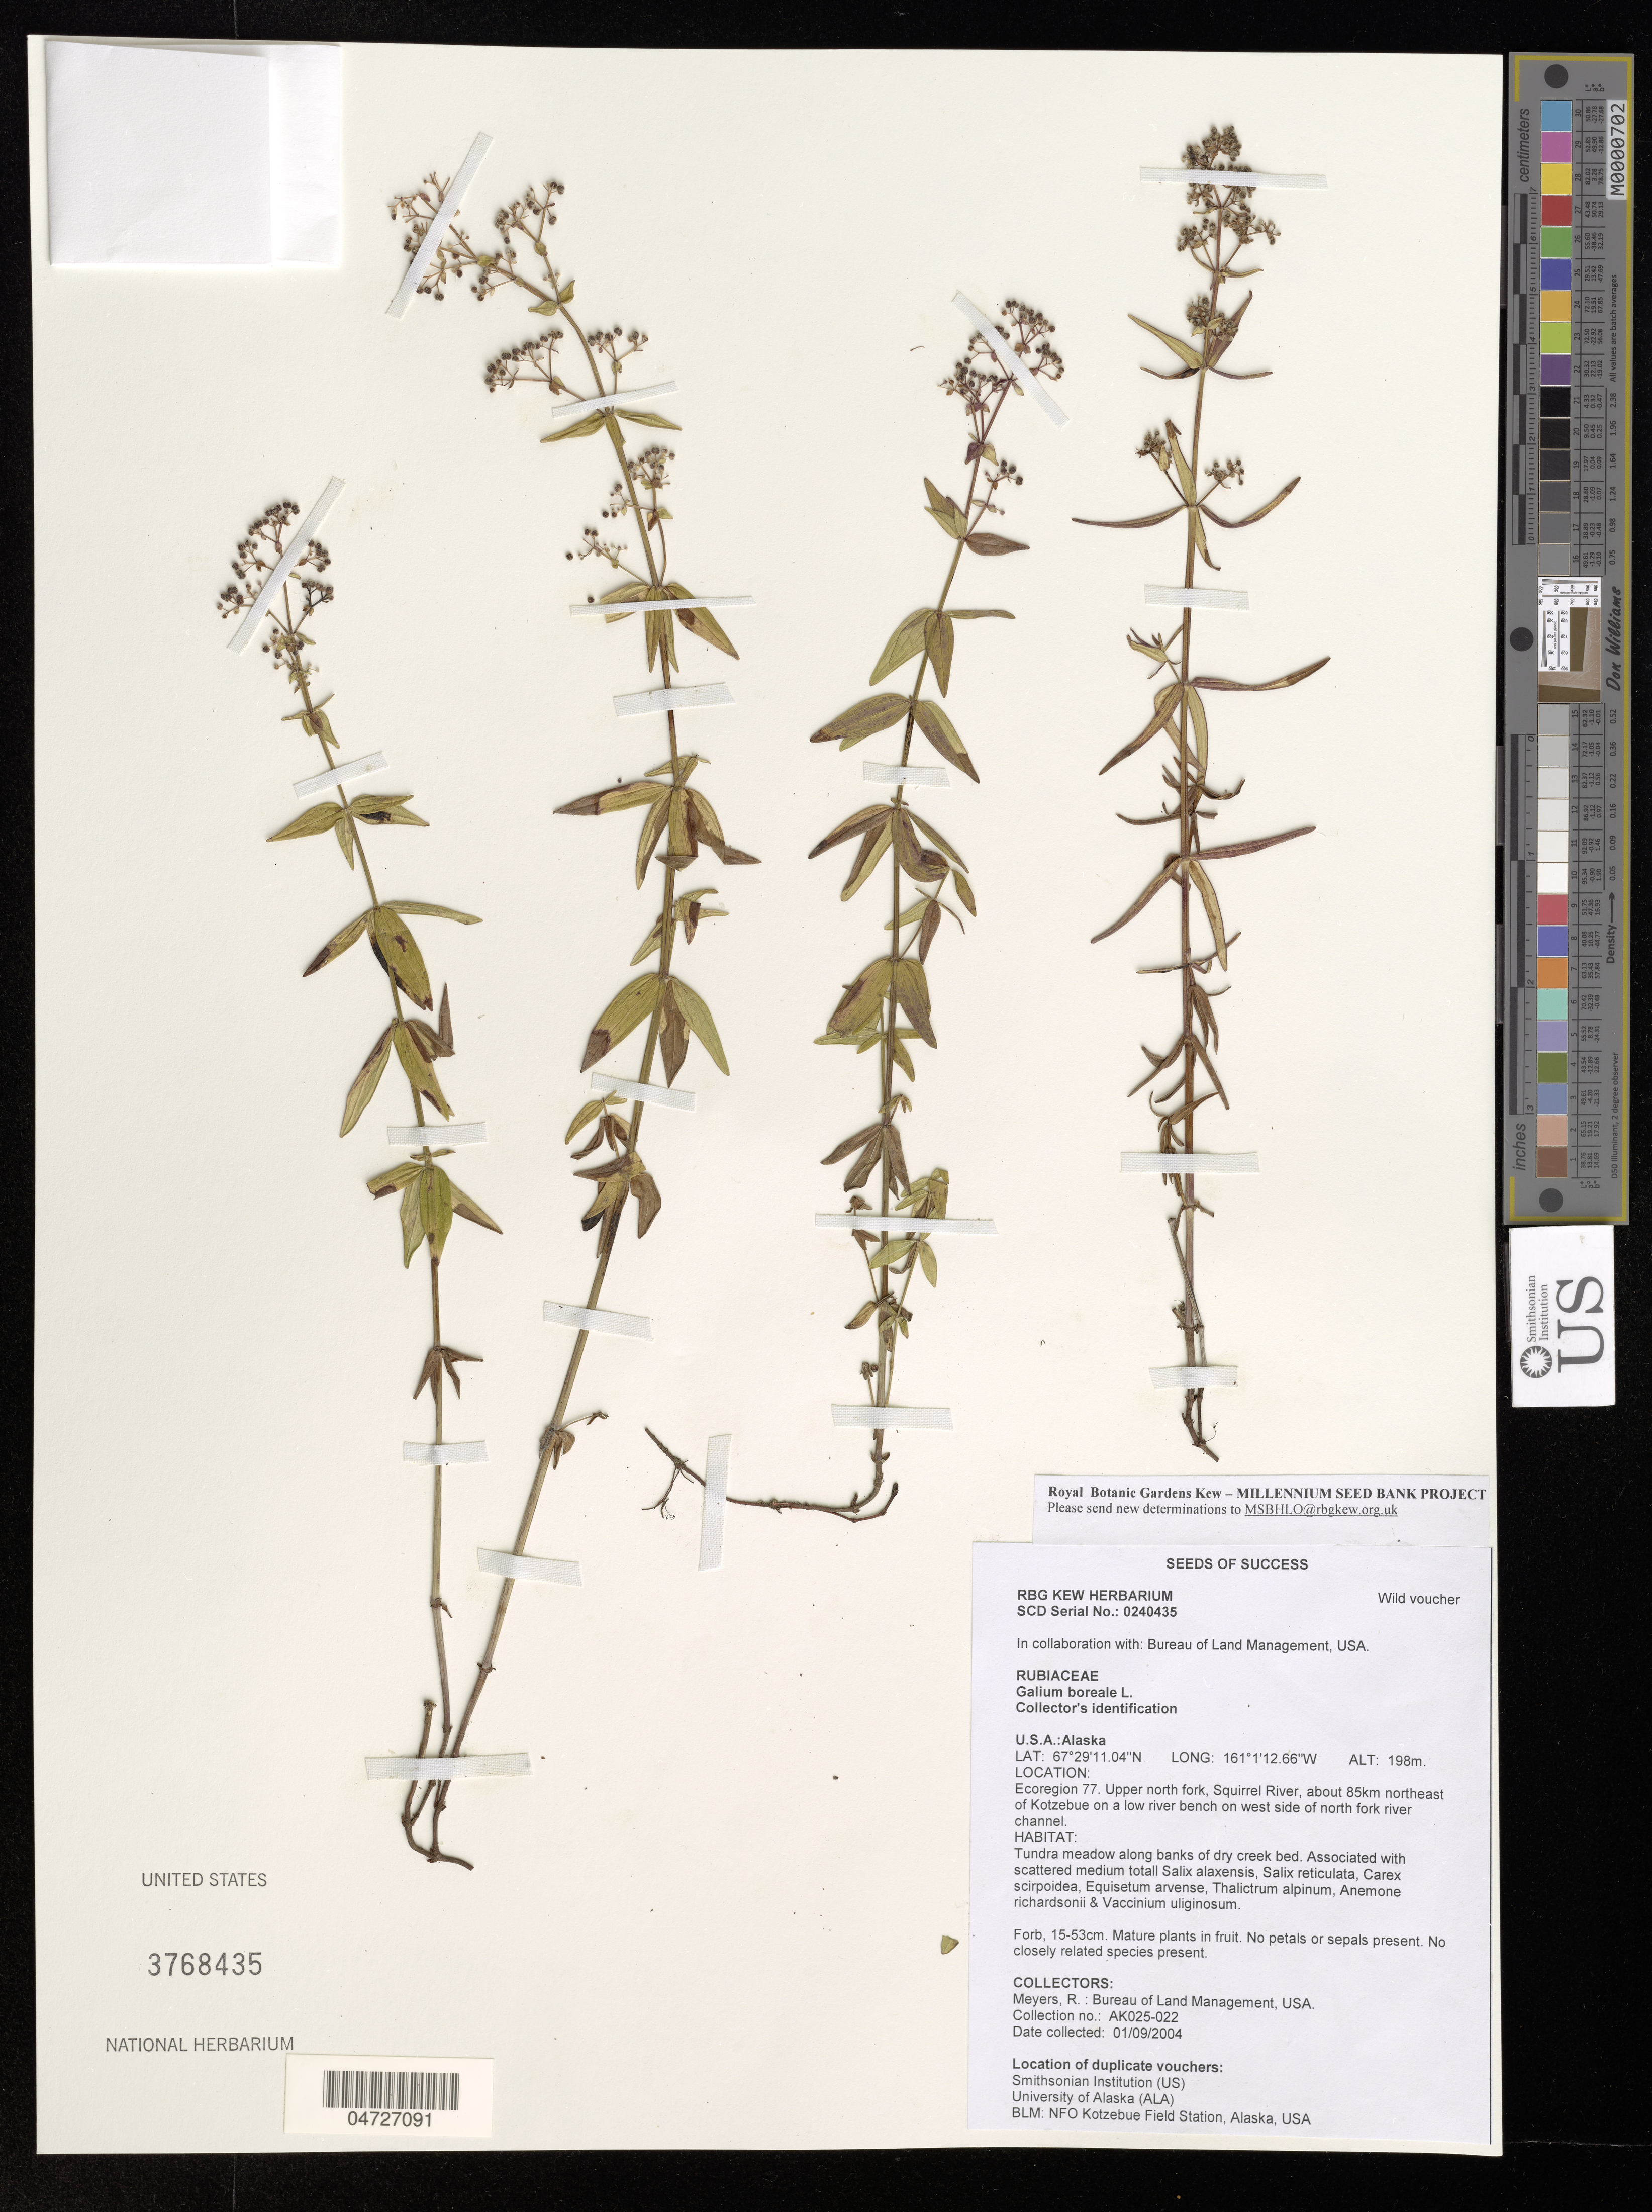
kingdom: Plantae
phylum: Tracheophyta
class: Magnoliopsida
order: Gentianales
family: Rubiaceae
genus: Galium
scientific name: Galium boreale L.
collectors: R. Meyer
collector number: AK025-022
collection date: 2004-09-01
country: United States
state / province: Alaska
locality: Ecoregion 77. Upper north fork, Squirrel River, about 85km northeast of Kotzebue on a low river bench on west side of north fork river channel.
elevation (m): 198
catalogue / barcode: US 3768435